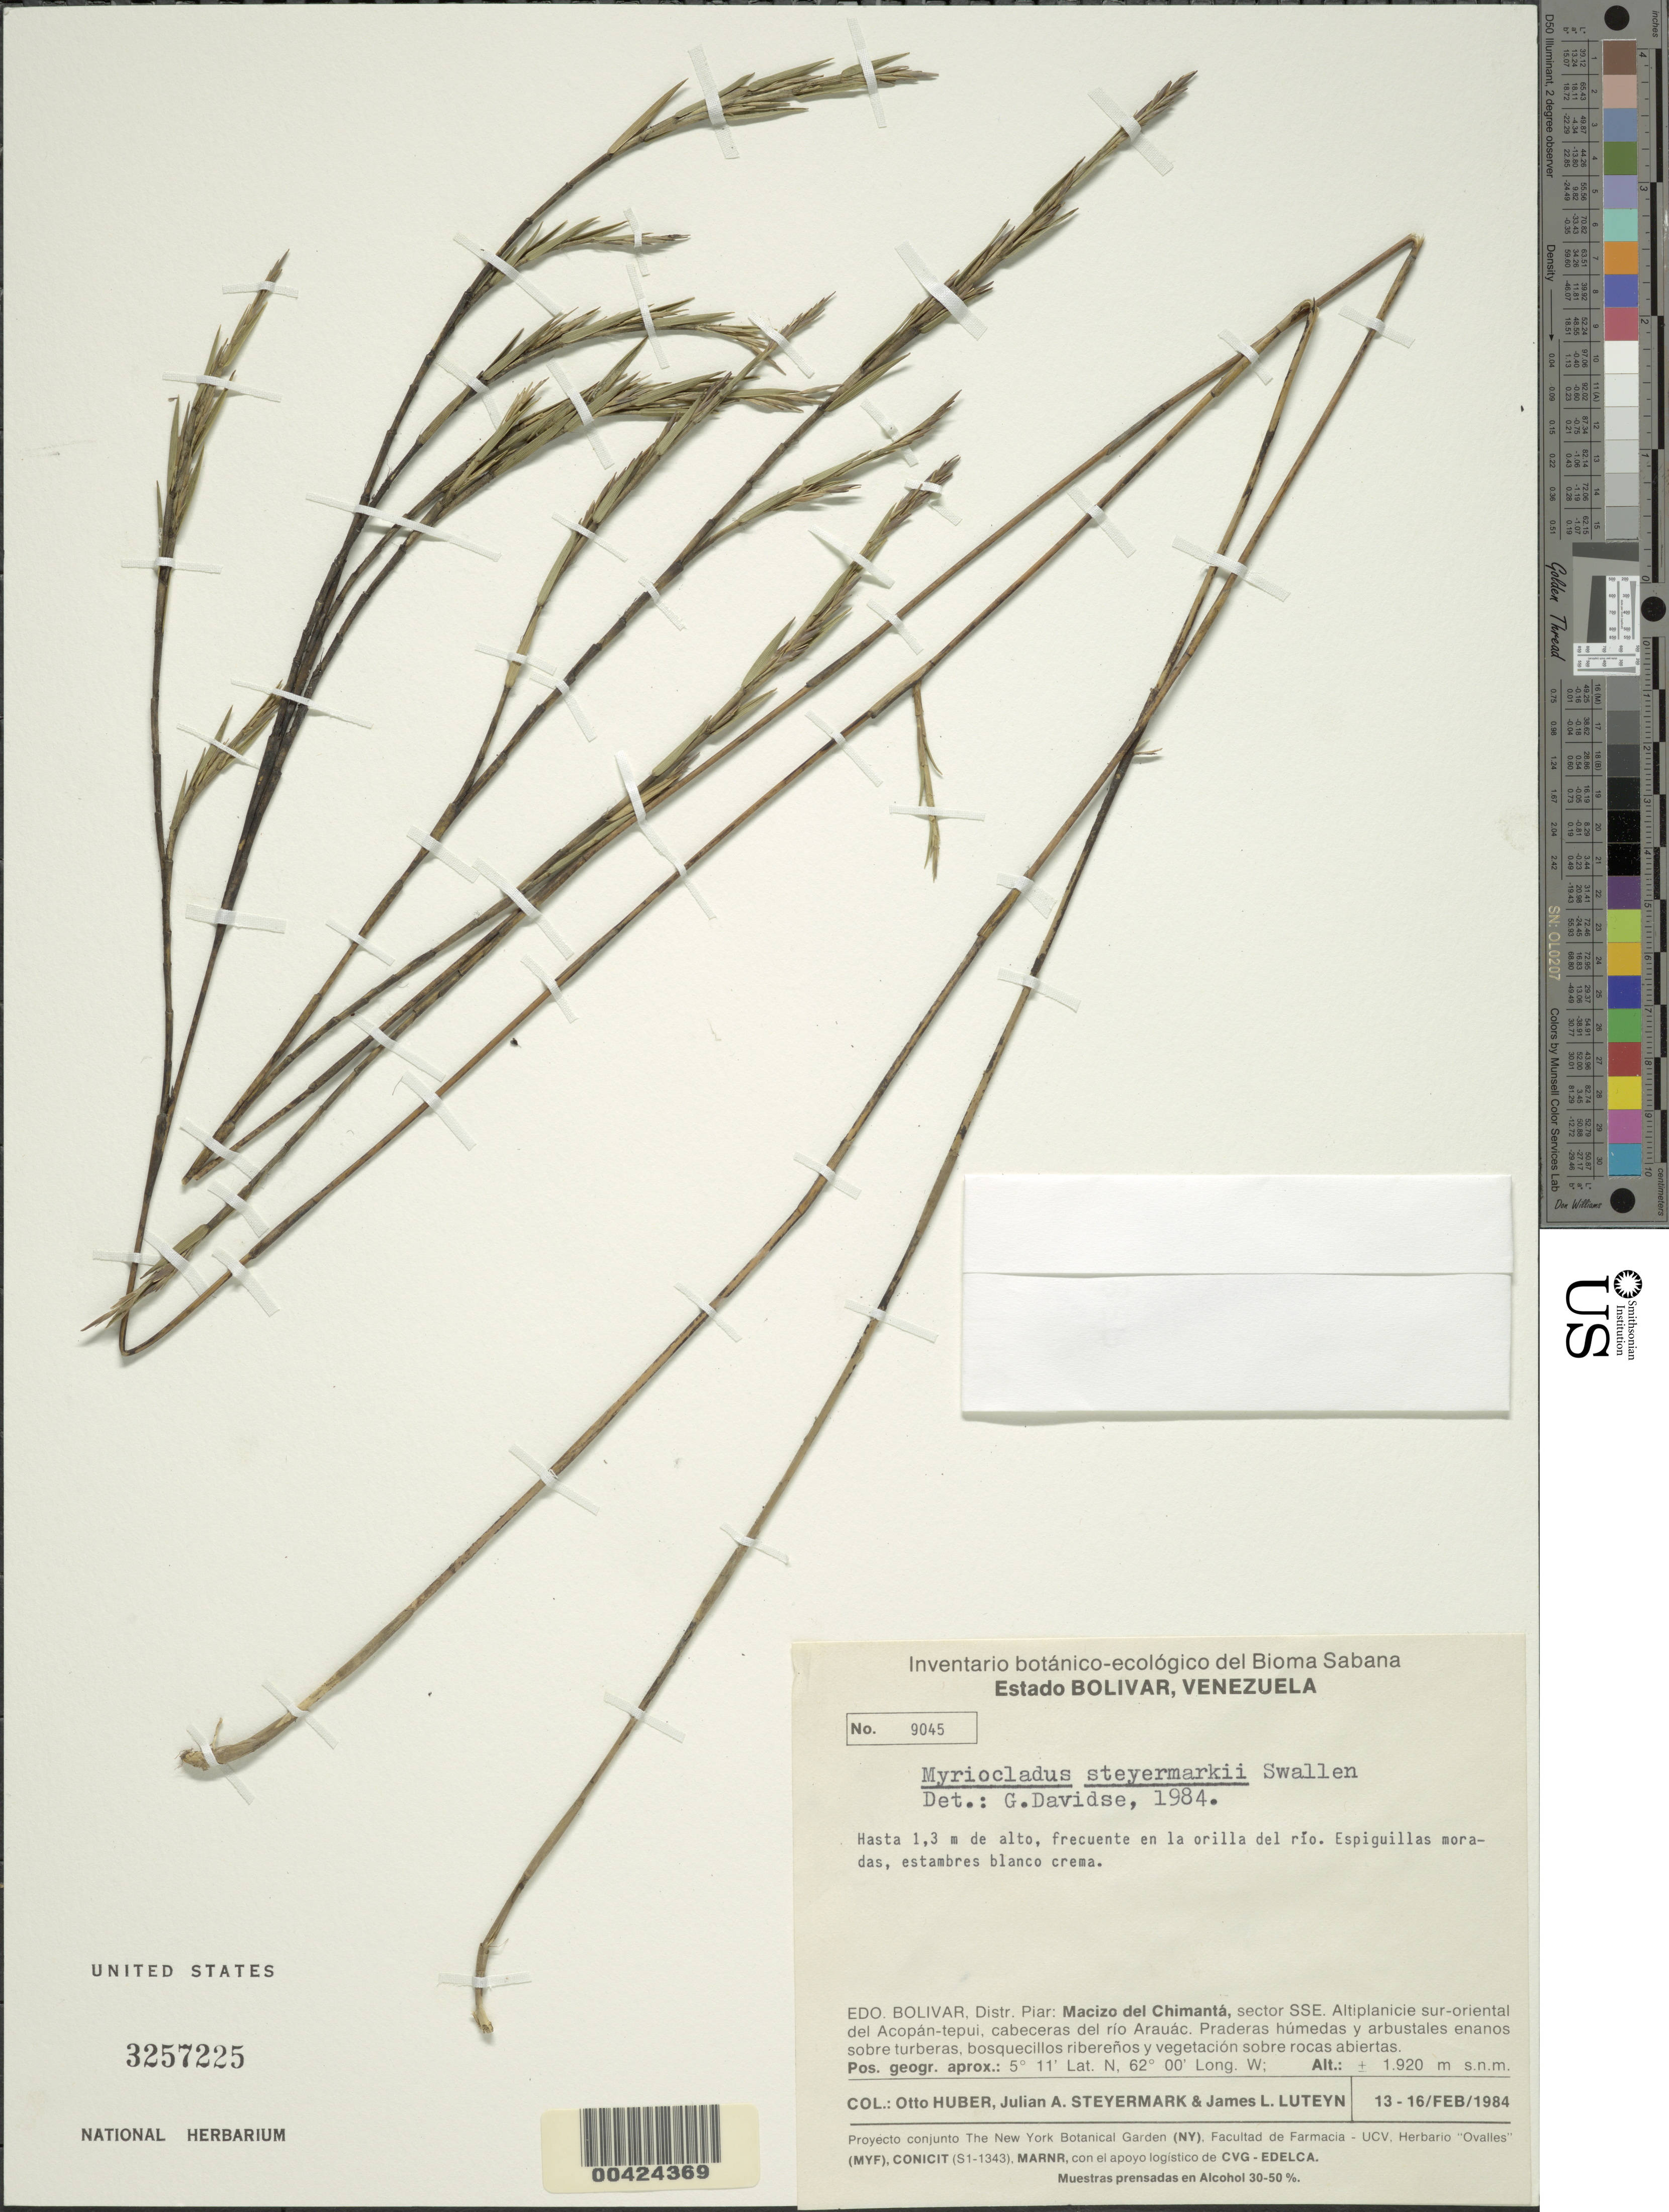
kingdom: Plantae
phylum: Tracheophyta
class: Liliopsida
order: Poales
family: Poaceae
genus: Myriocladus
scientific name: Myriocladus steyermarkii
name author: Swallen in Maguire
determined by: Davidse, Gerrit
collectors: O. Huber, J. Steyermark & J. L. Luteyn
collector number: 9045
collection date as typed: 13 Feb 1984 to 16 Feb 1984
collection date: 1984-02-13/1984-02-16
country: Venezuela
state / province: Bolivar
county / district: Piar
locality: Macizo del chimanta, sector sse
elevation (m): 1920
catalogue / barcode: US 3257225